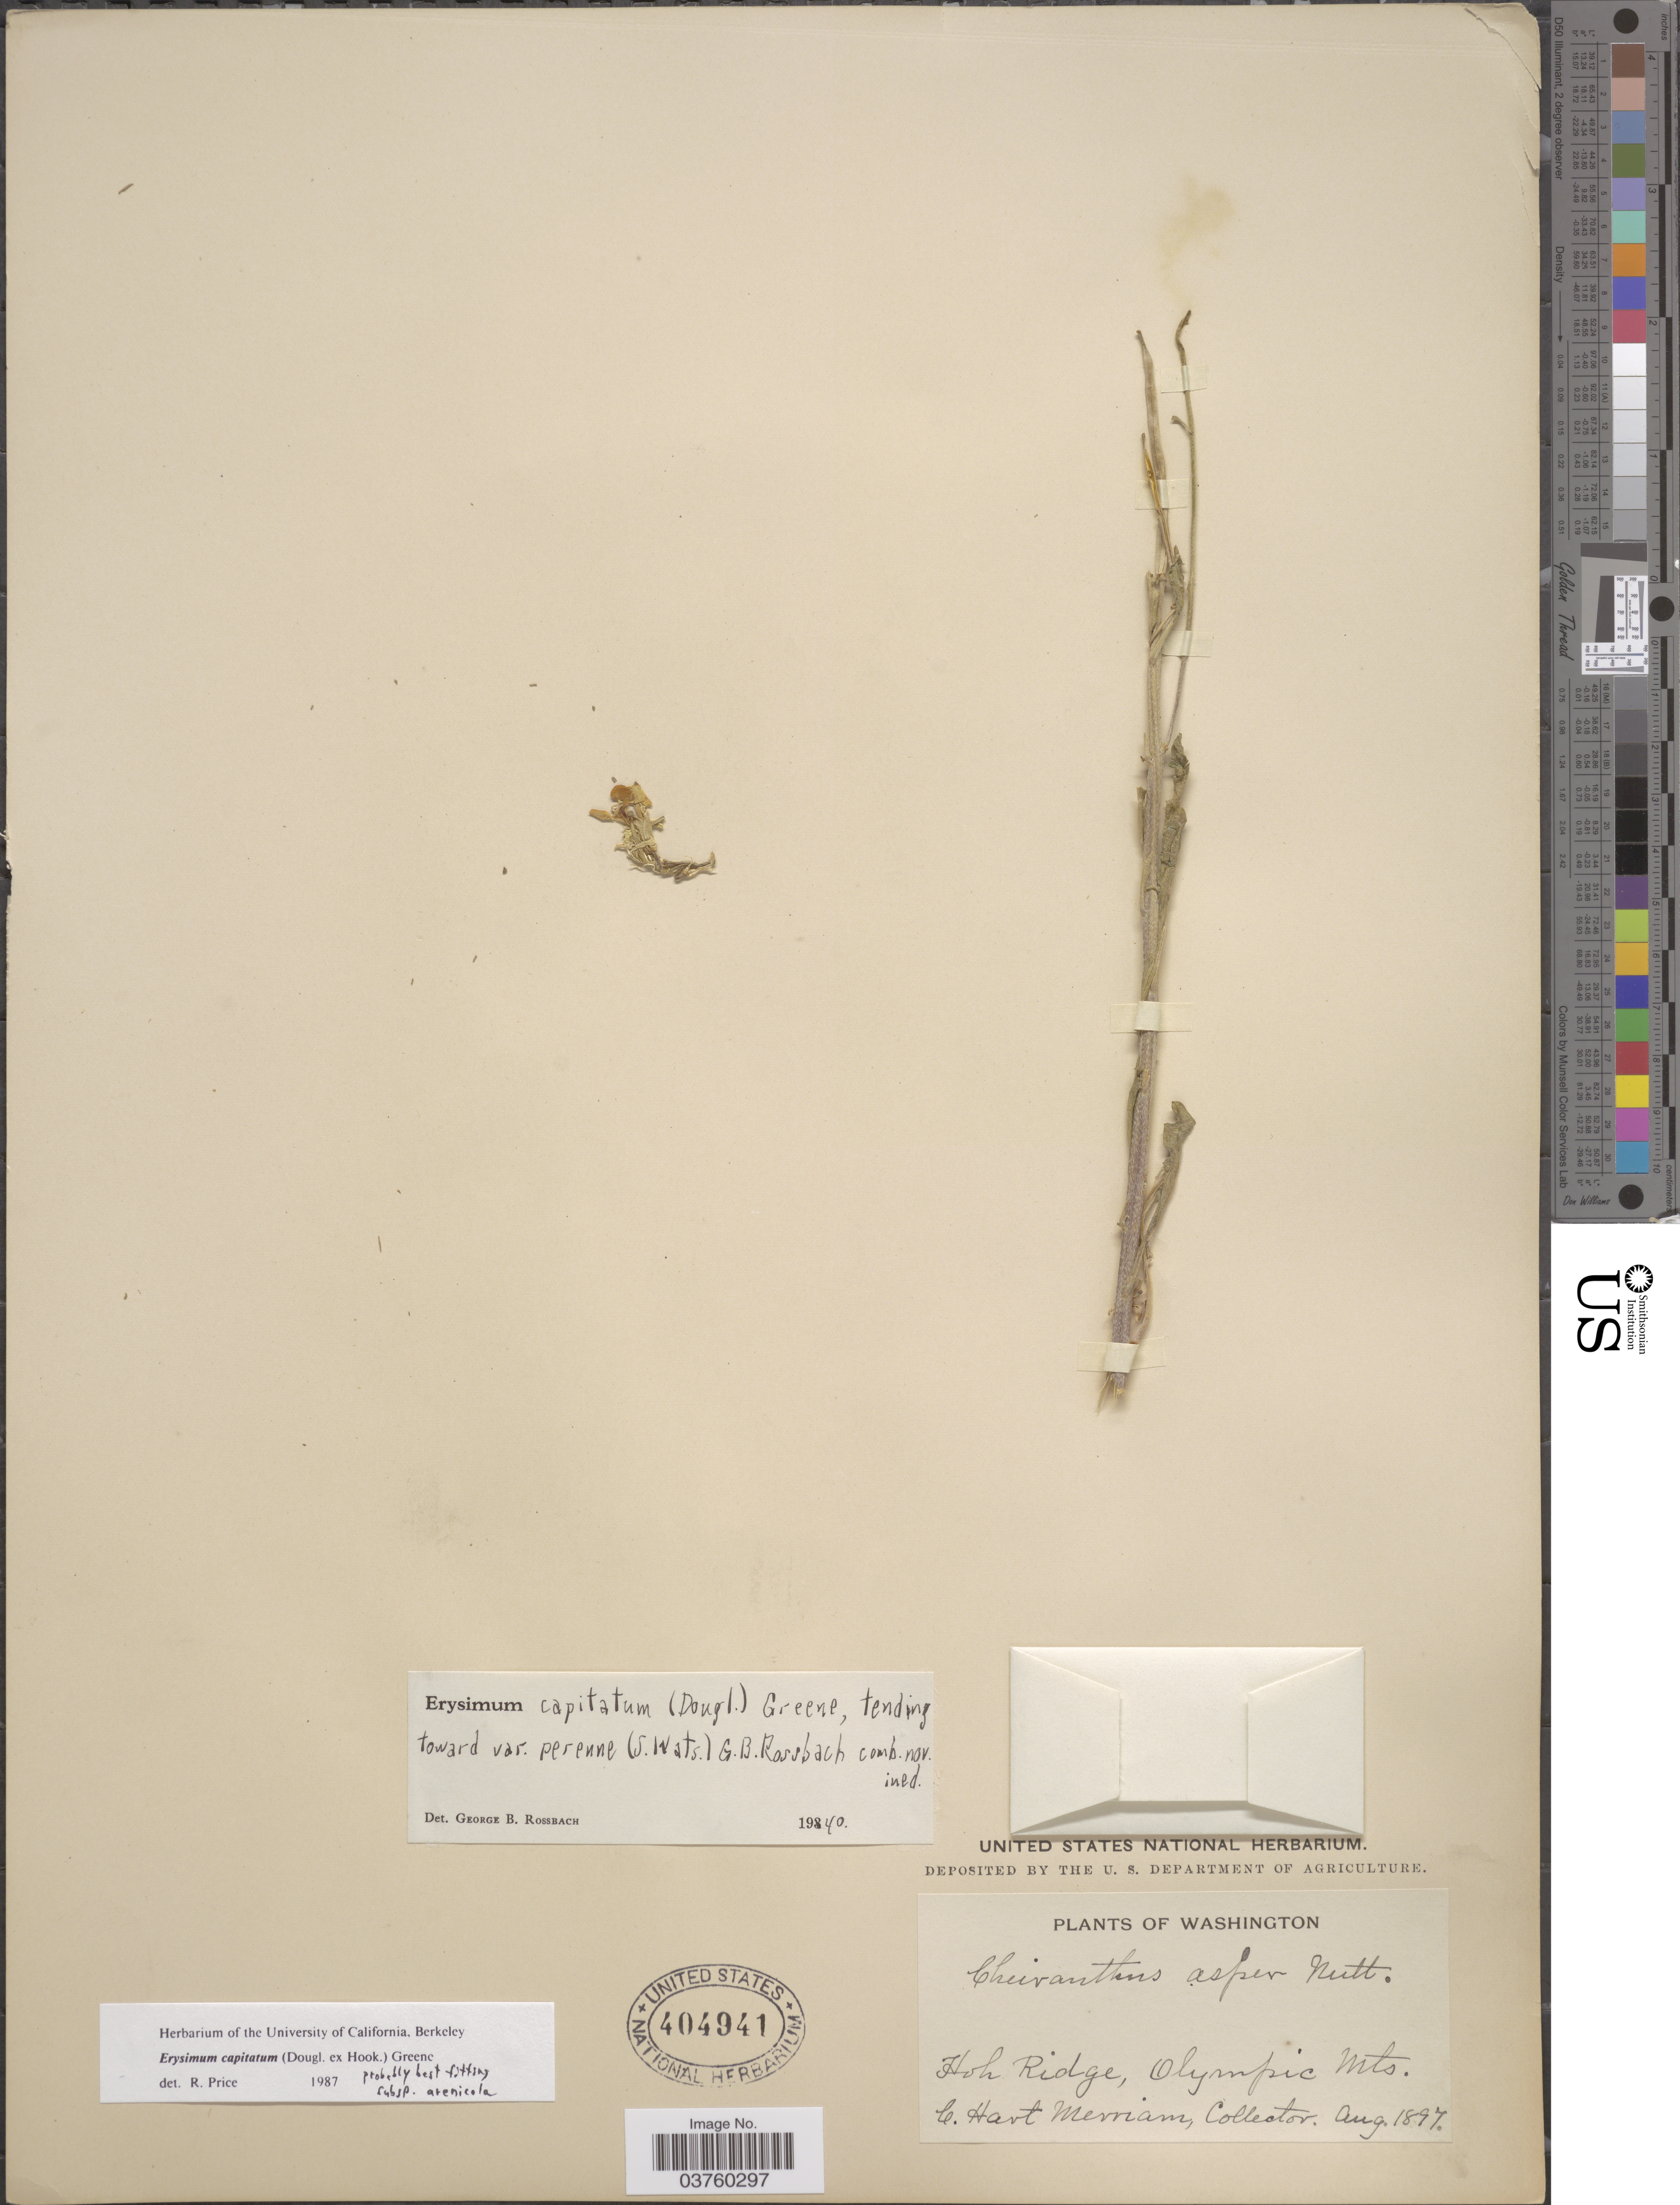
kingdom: Plantae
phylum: Tracheophyta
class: Magnoliopsida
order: Brassicales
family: Brassicaceae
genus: Erysimum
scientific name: Erysimum capitatum subsp. arenicola (S. Watson) R.A. Price, comb. nov. ined.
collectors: C. Merriam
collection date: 1897-08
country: United States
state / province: Washington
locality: Hoh Ridge, Olympic Mts.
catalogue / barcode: US 404941